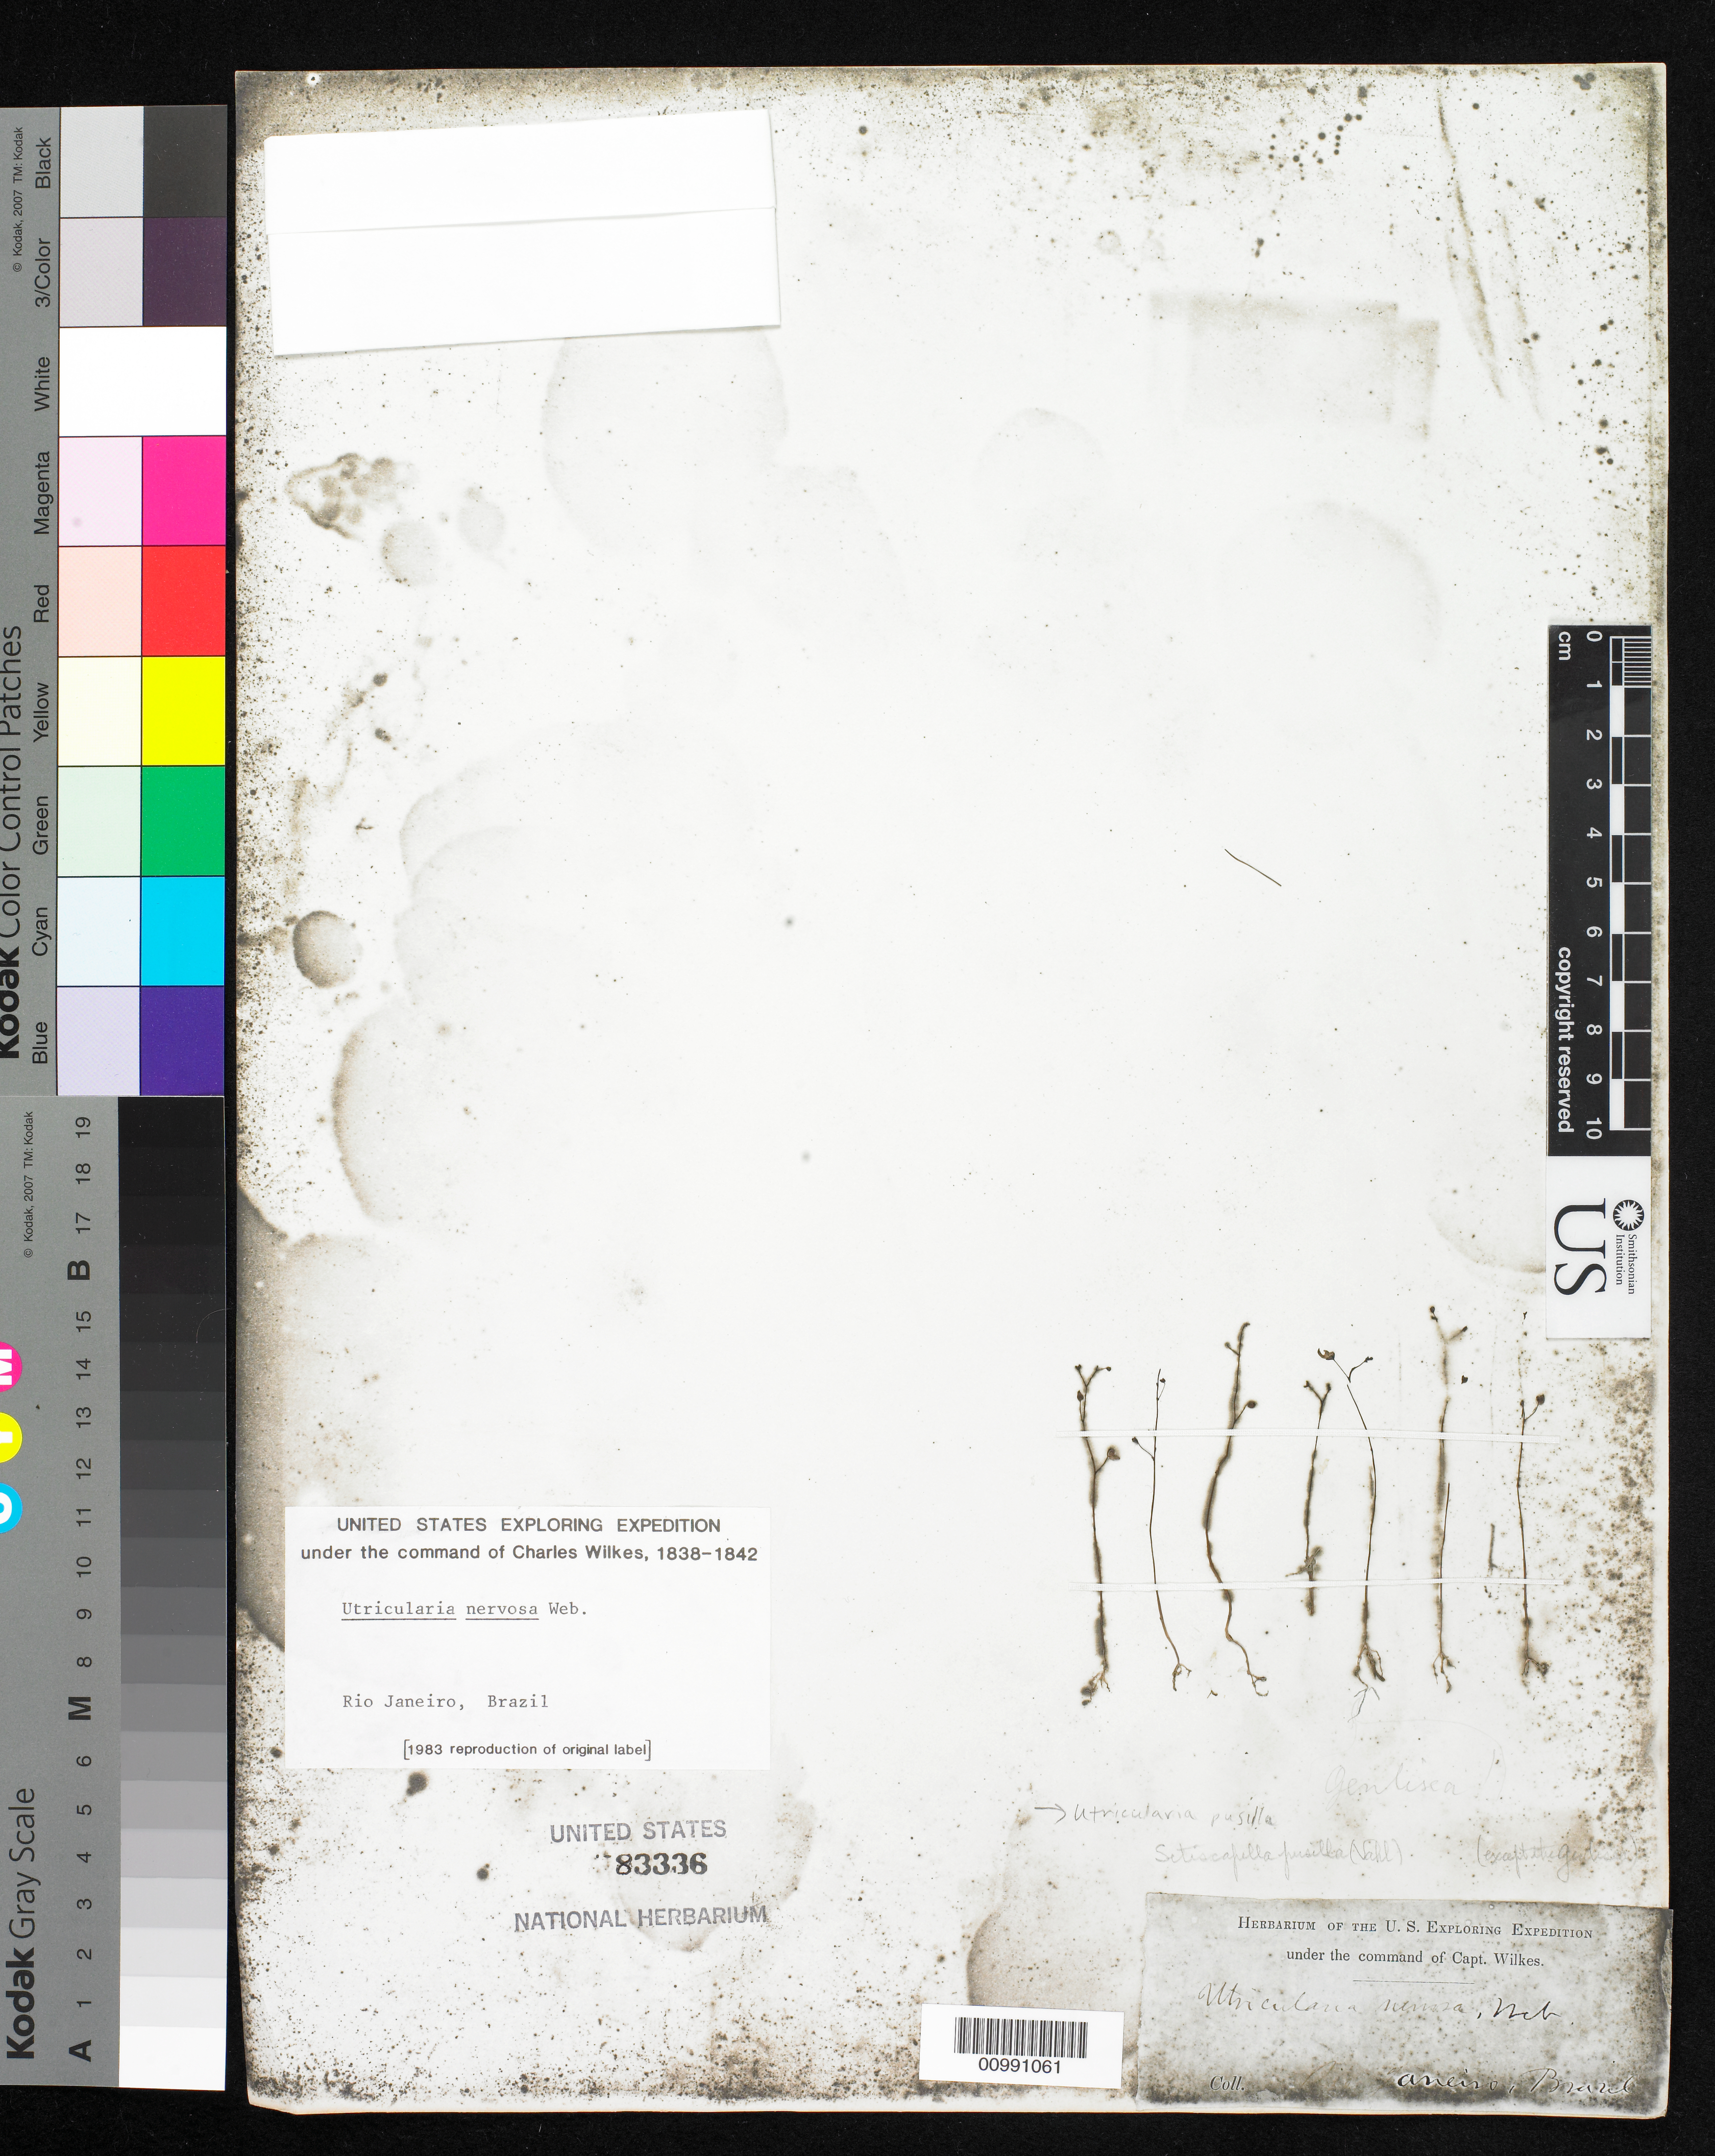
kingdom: Plantae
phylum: Tracheophyta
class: Magnoliopsida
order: Lamiales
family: Lentibulariaceae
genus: Utricularia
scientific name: Utricularia pusilla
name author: Vahl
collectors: Wilkes Explor. Exped.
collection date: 1838/1842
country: Brazil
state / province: Rio de Janeiro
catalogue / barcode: US 83336